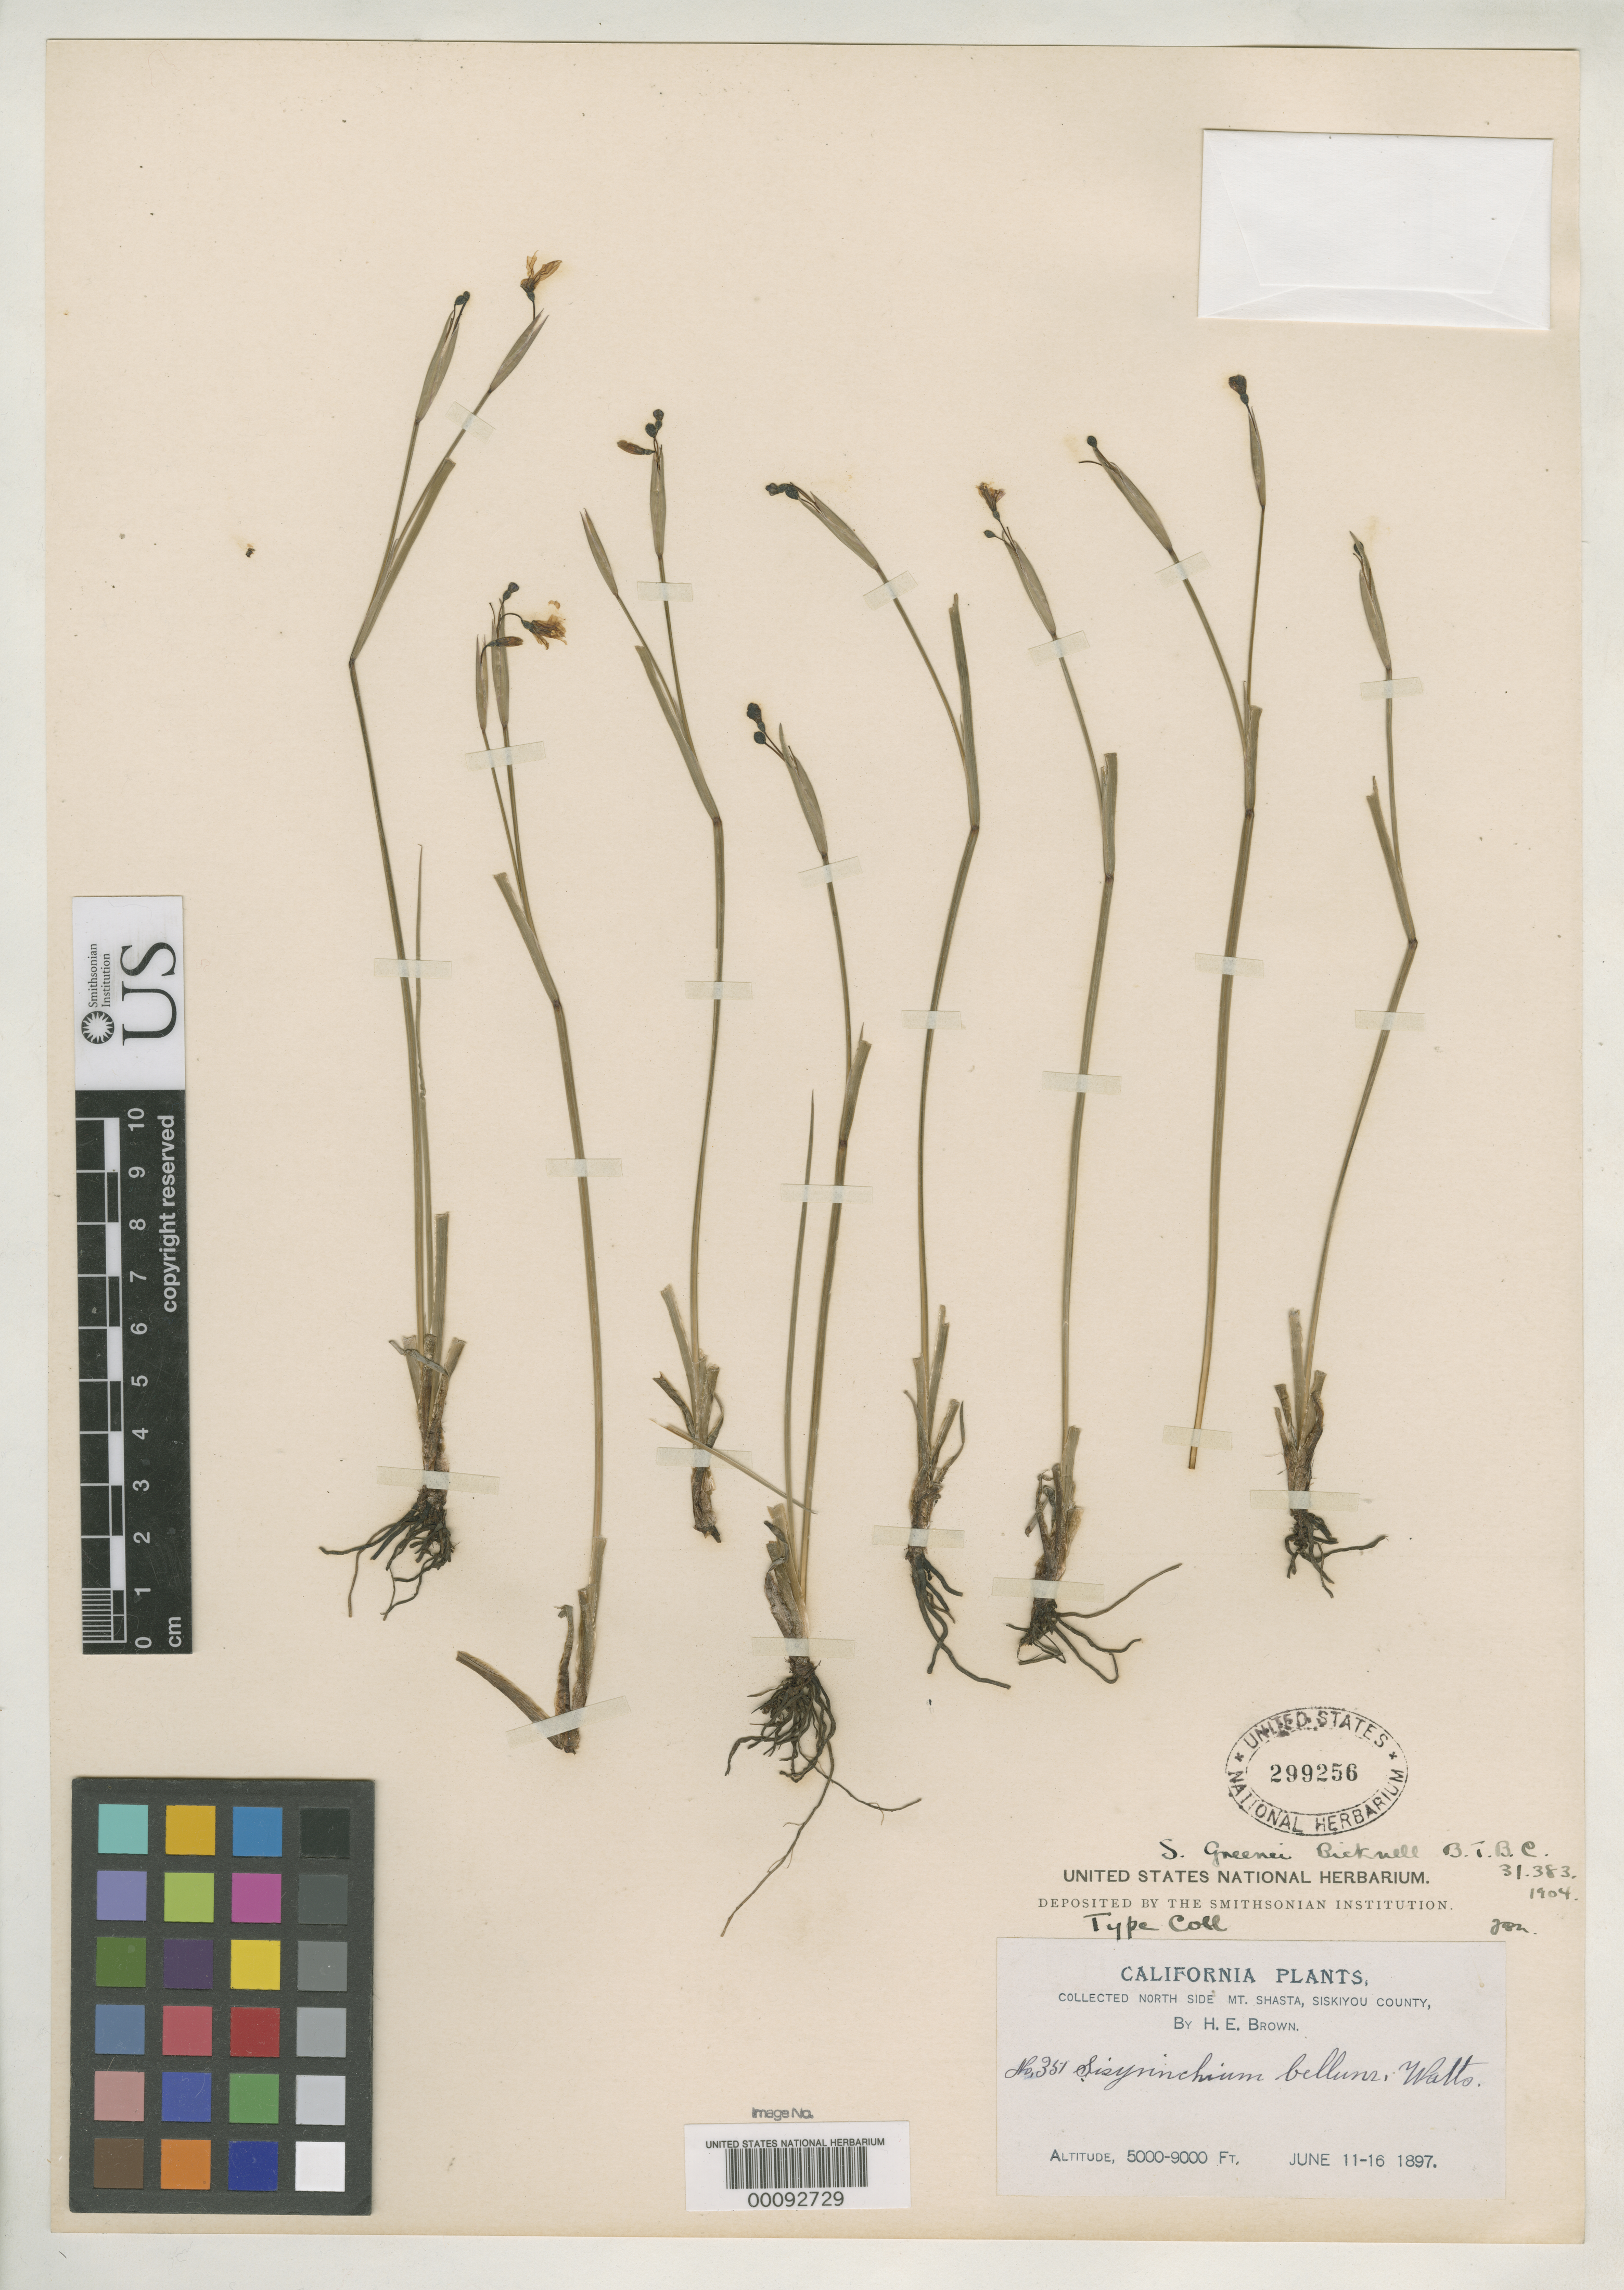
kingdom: Plantae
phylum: Tracheophyta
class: Liliopsida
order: Asparagales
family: Iridaceae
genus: Sisyrinchium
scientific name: Sisyrinchium greenei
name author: E.P. Bicknell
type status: Isotype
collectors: H. E. Brown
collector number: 351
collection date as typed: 11 Jun 1897 to 16 Jun 1897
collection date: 1897-06-11/1897-06-16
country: United States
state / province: California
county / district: Siskiyou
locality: Mt. Shasta.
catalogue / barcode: US 299256